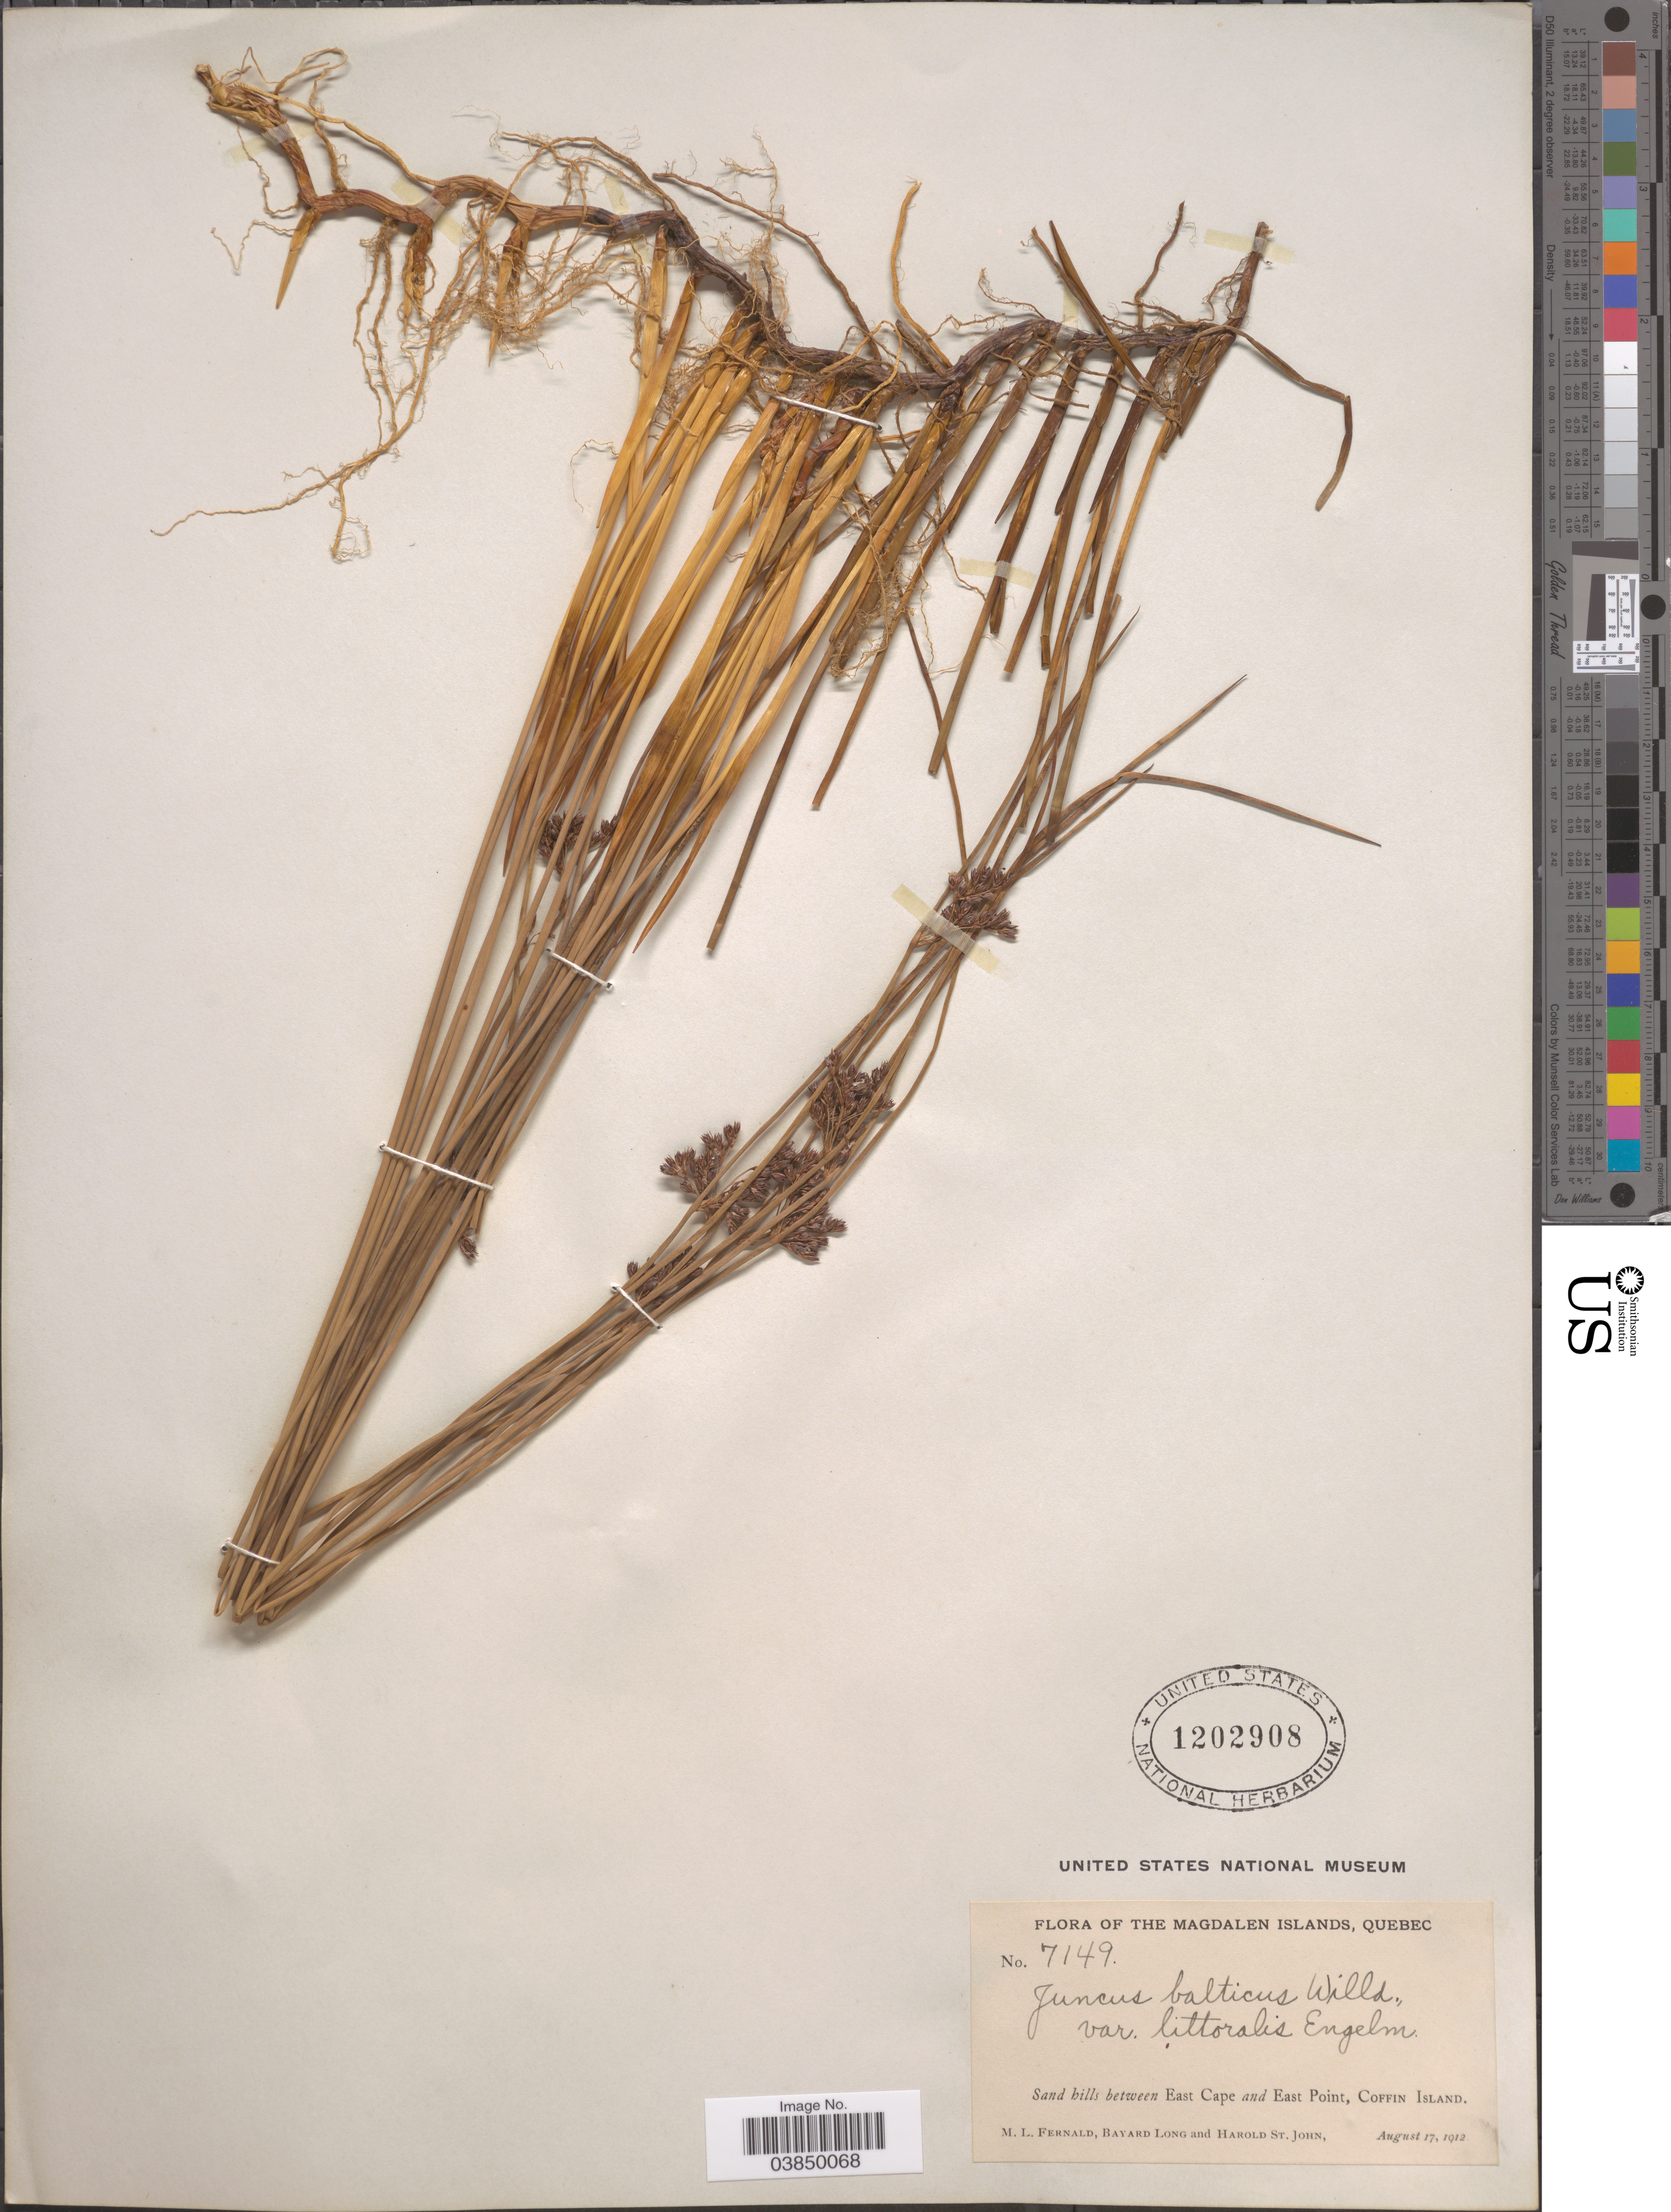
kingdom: Plantae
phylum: Tracheophyta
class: Liliopsida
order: Poales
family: Juncaceae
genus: Juncus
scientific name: Juncus balticus var. littoralis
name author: Engelm.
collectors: M. L. Fernald, B. Long & H. St. John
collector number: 7149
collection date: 1912-08-17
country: Canada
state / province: Quebec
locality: The Magdalen Islands. Between East Cape and East Point, Coffin Island.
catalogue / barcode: US 1202908